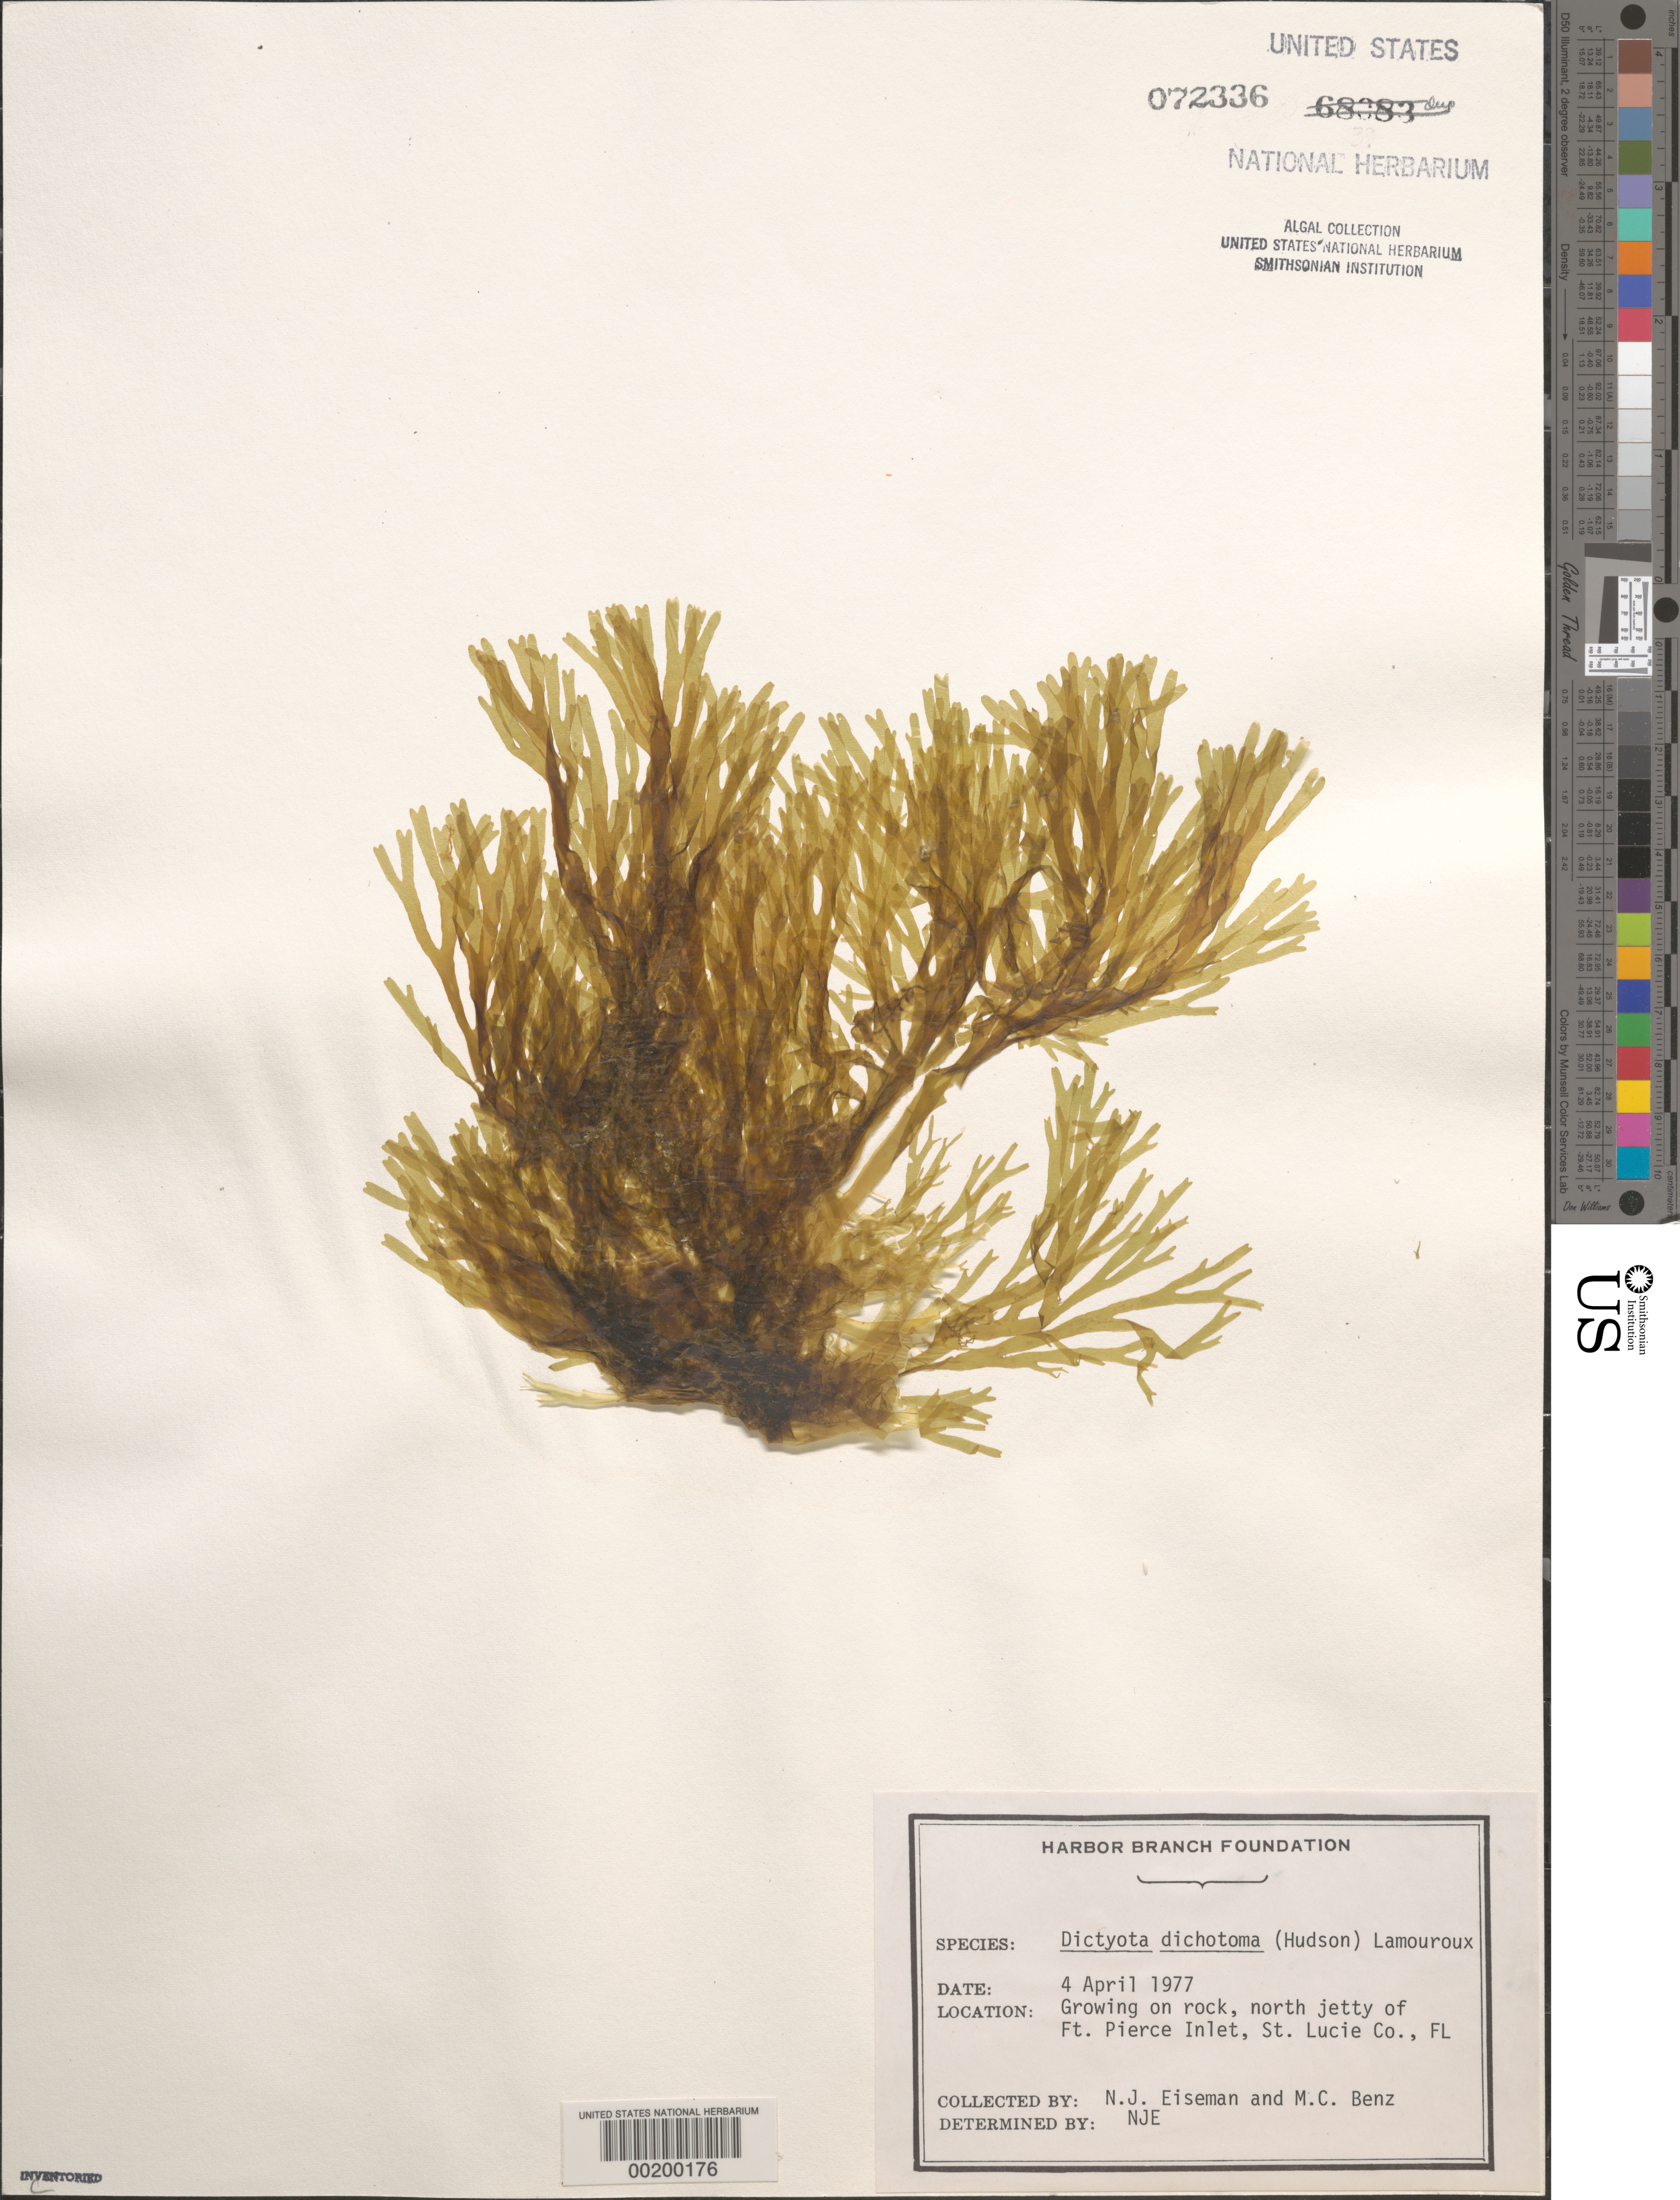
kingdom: Chromista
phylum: Ochrophyta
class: Phaeophyceae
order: Dictyotales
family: Dictyotaceae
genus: Dictyota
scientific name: Dictyota dichotoma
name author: (Huds.) J.V.Lamouroux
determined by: Eiseman, N. J.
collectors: N. J. Eiseman & M. Benz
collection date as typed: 04 Apr 1977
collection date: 1977-04-04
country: United States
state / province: Florida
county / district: Saint Lucie County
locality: Fort Pierce Inlet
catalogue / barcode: US 72336